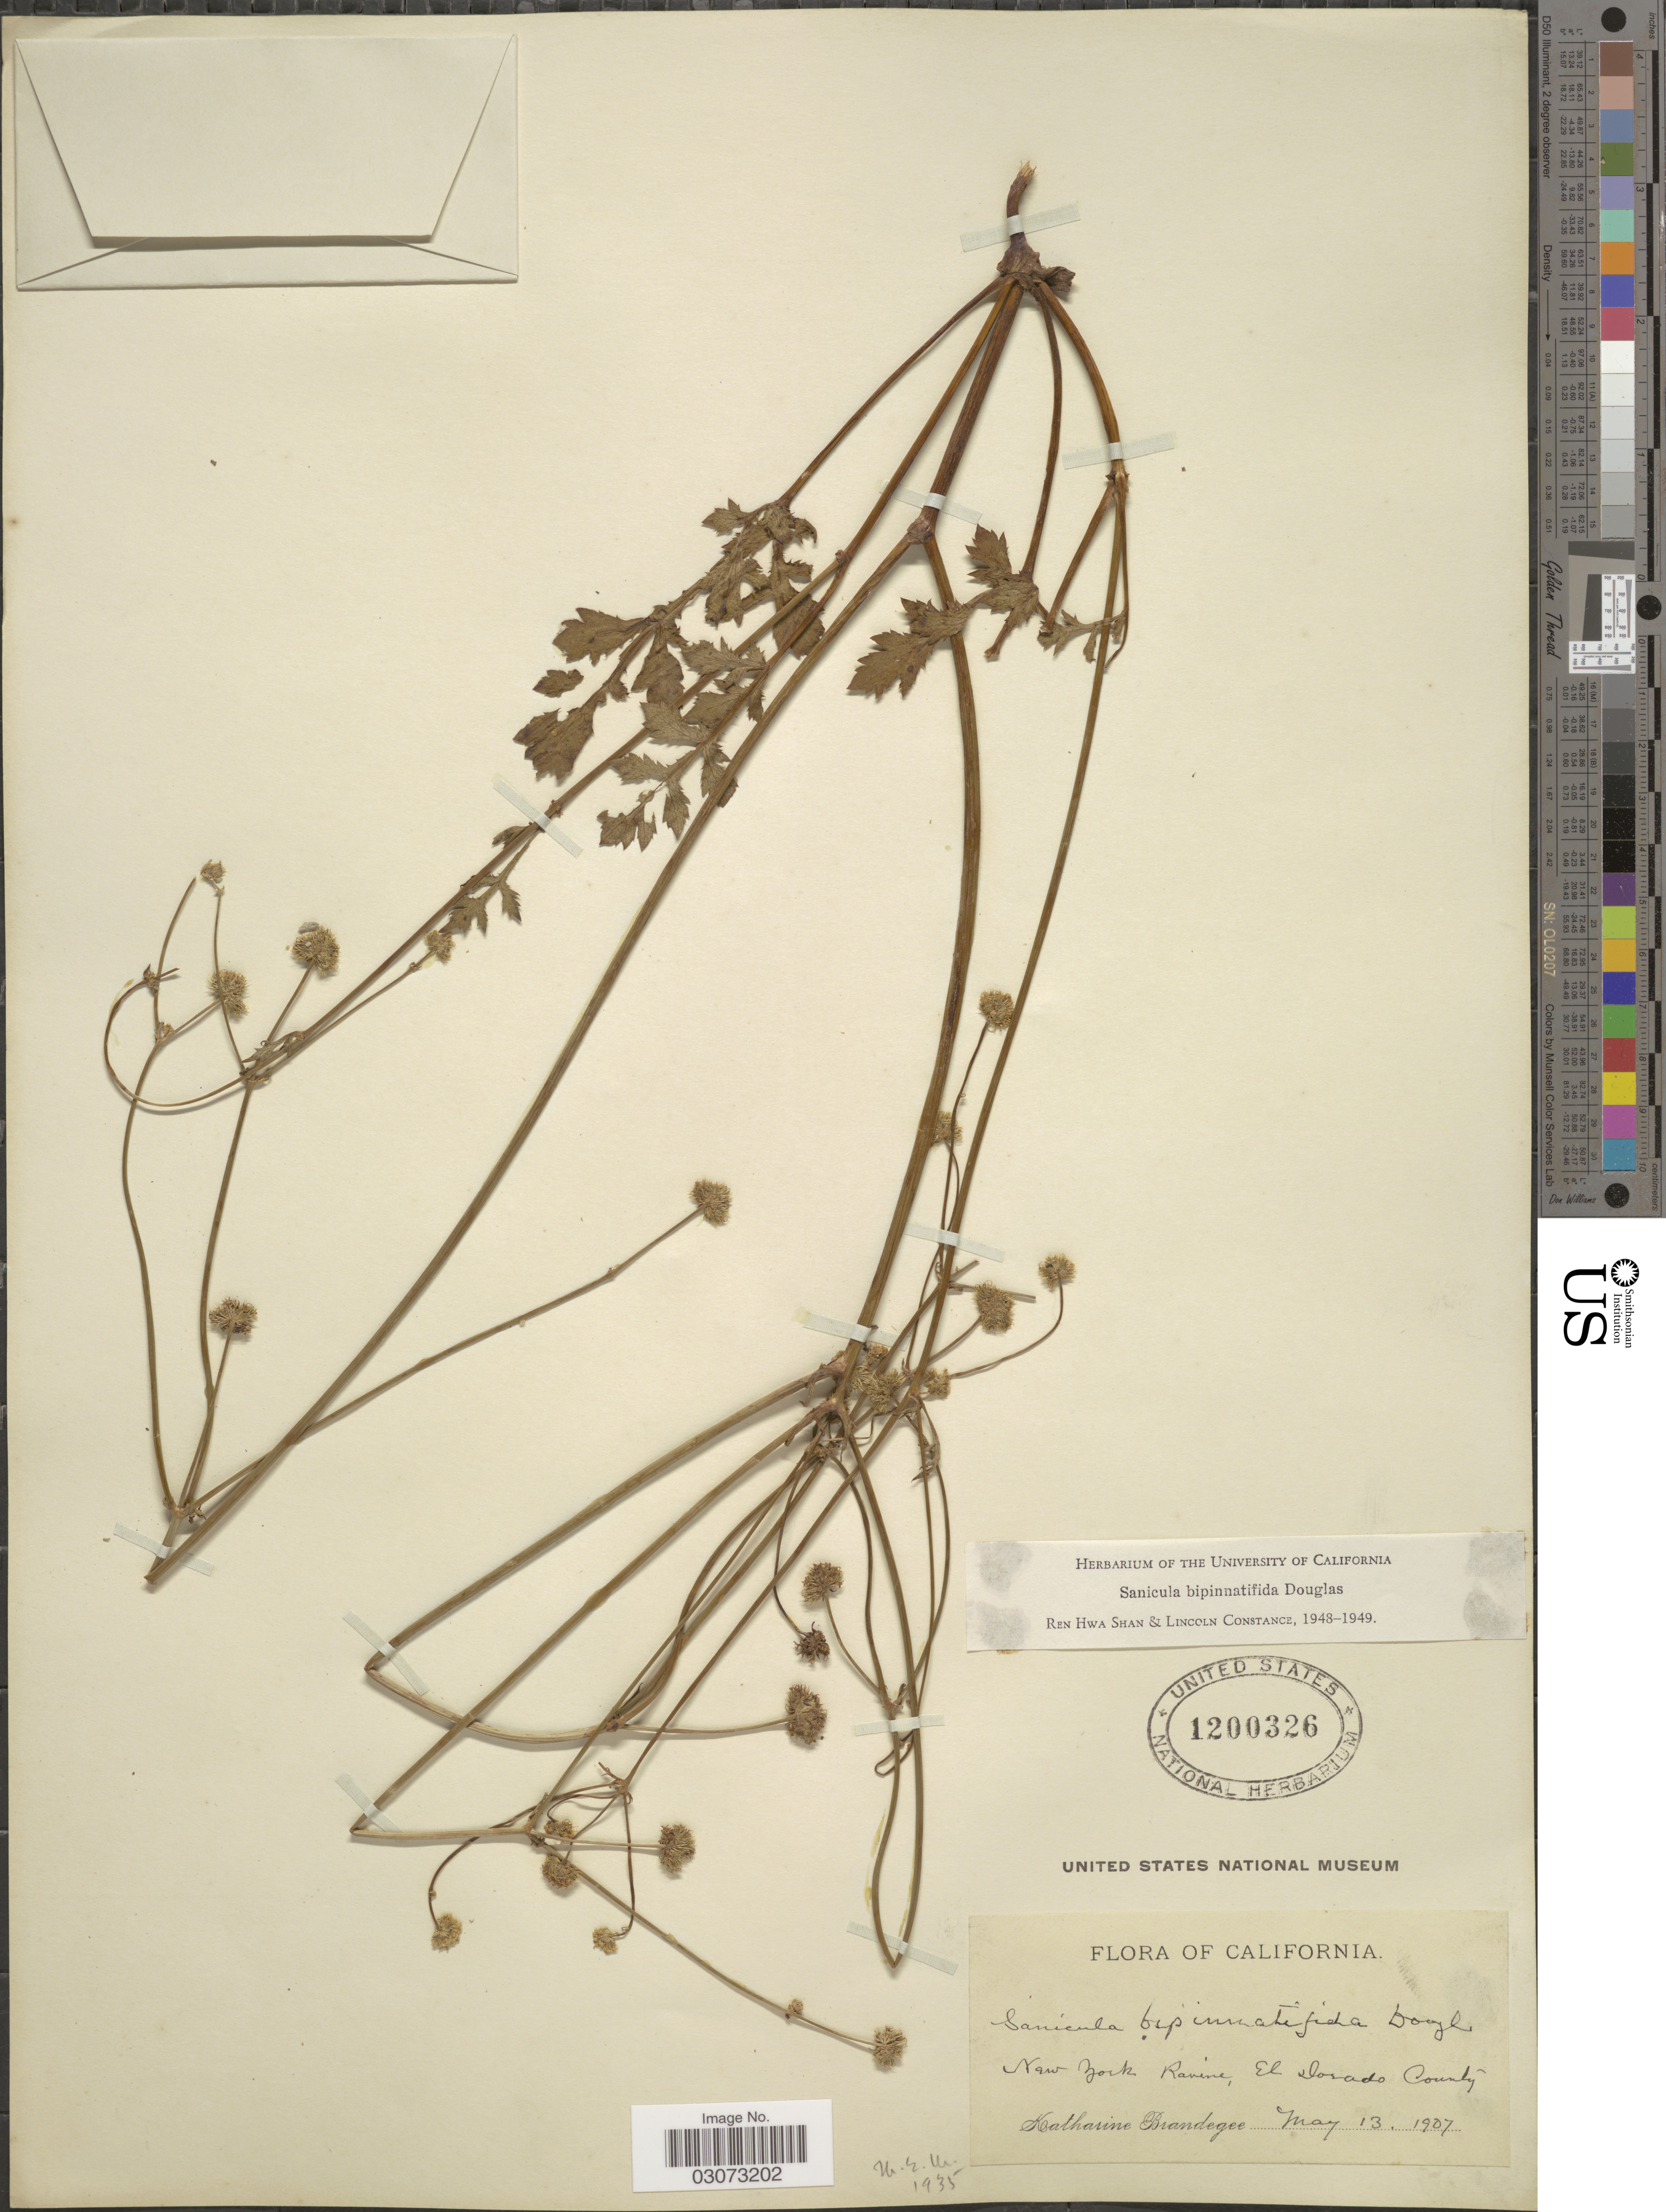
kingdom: Plantae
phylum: Tracheophyta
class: Magnoliopsida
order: Apiales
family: Apiaceae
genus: Sanicula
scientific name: Sanicula bipinnatifida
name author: Douglas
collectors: M. K. Brandegee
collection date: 1907-05-13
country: United States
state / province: California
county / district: El Dorado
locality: New York Ravine, El Dorado County.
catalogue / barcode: US 1200326